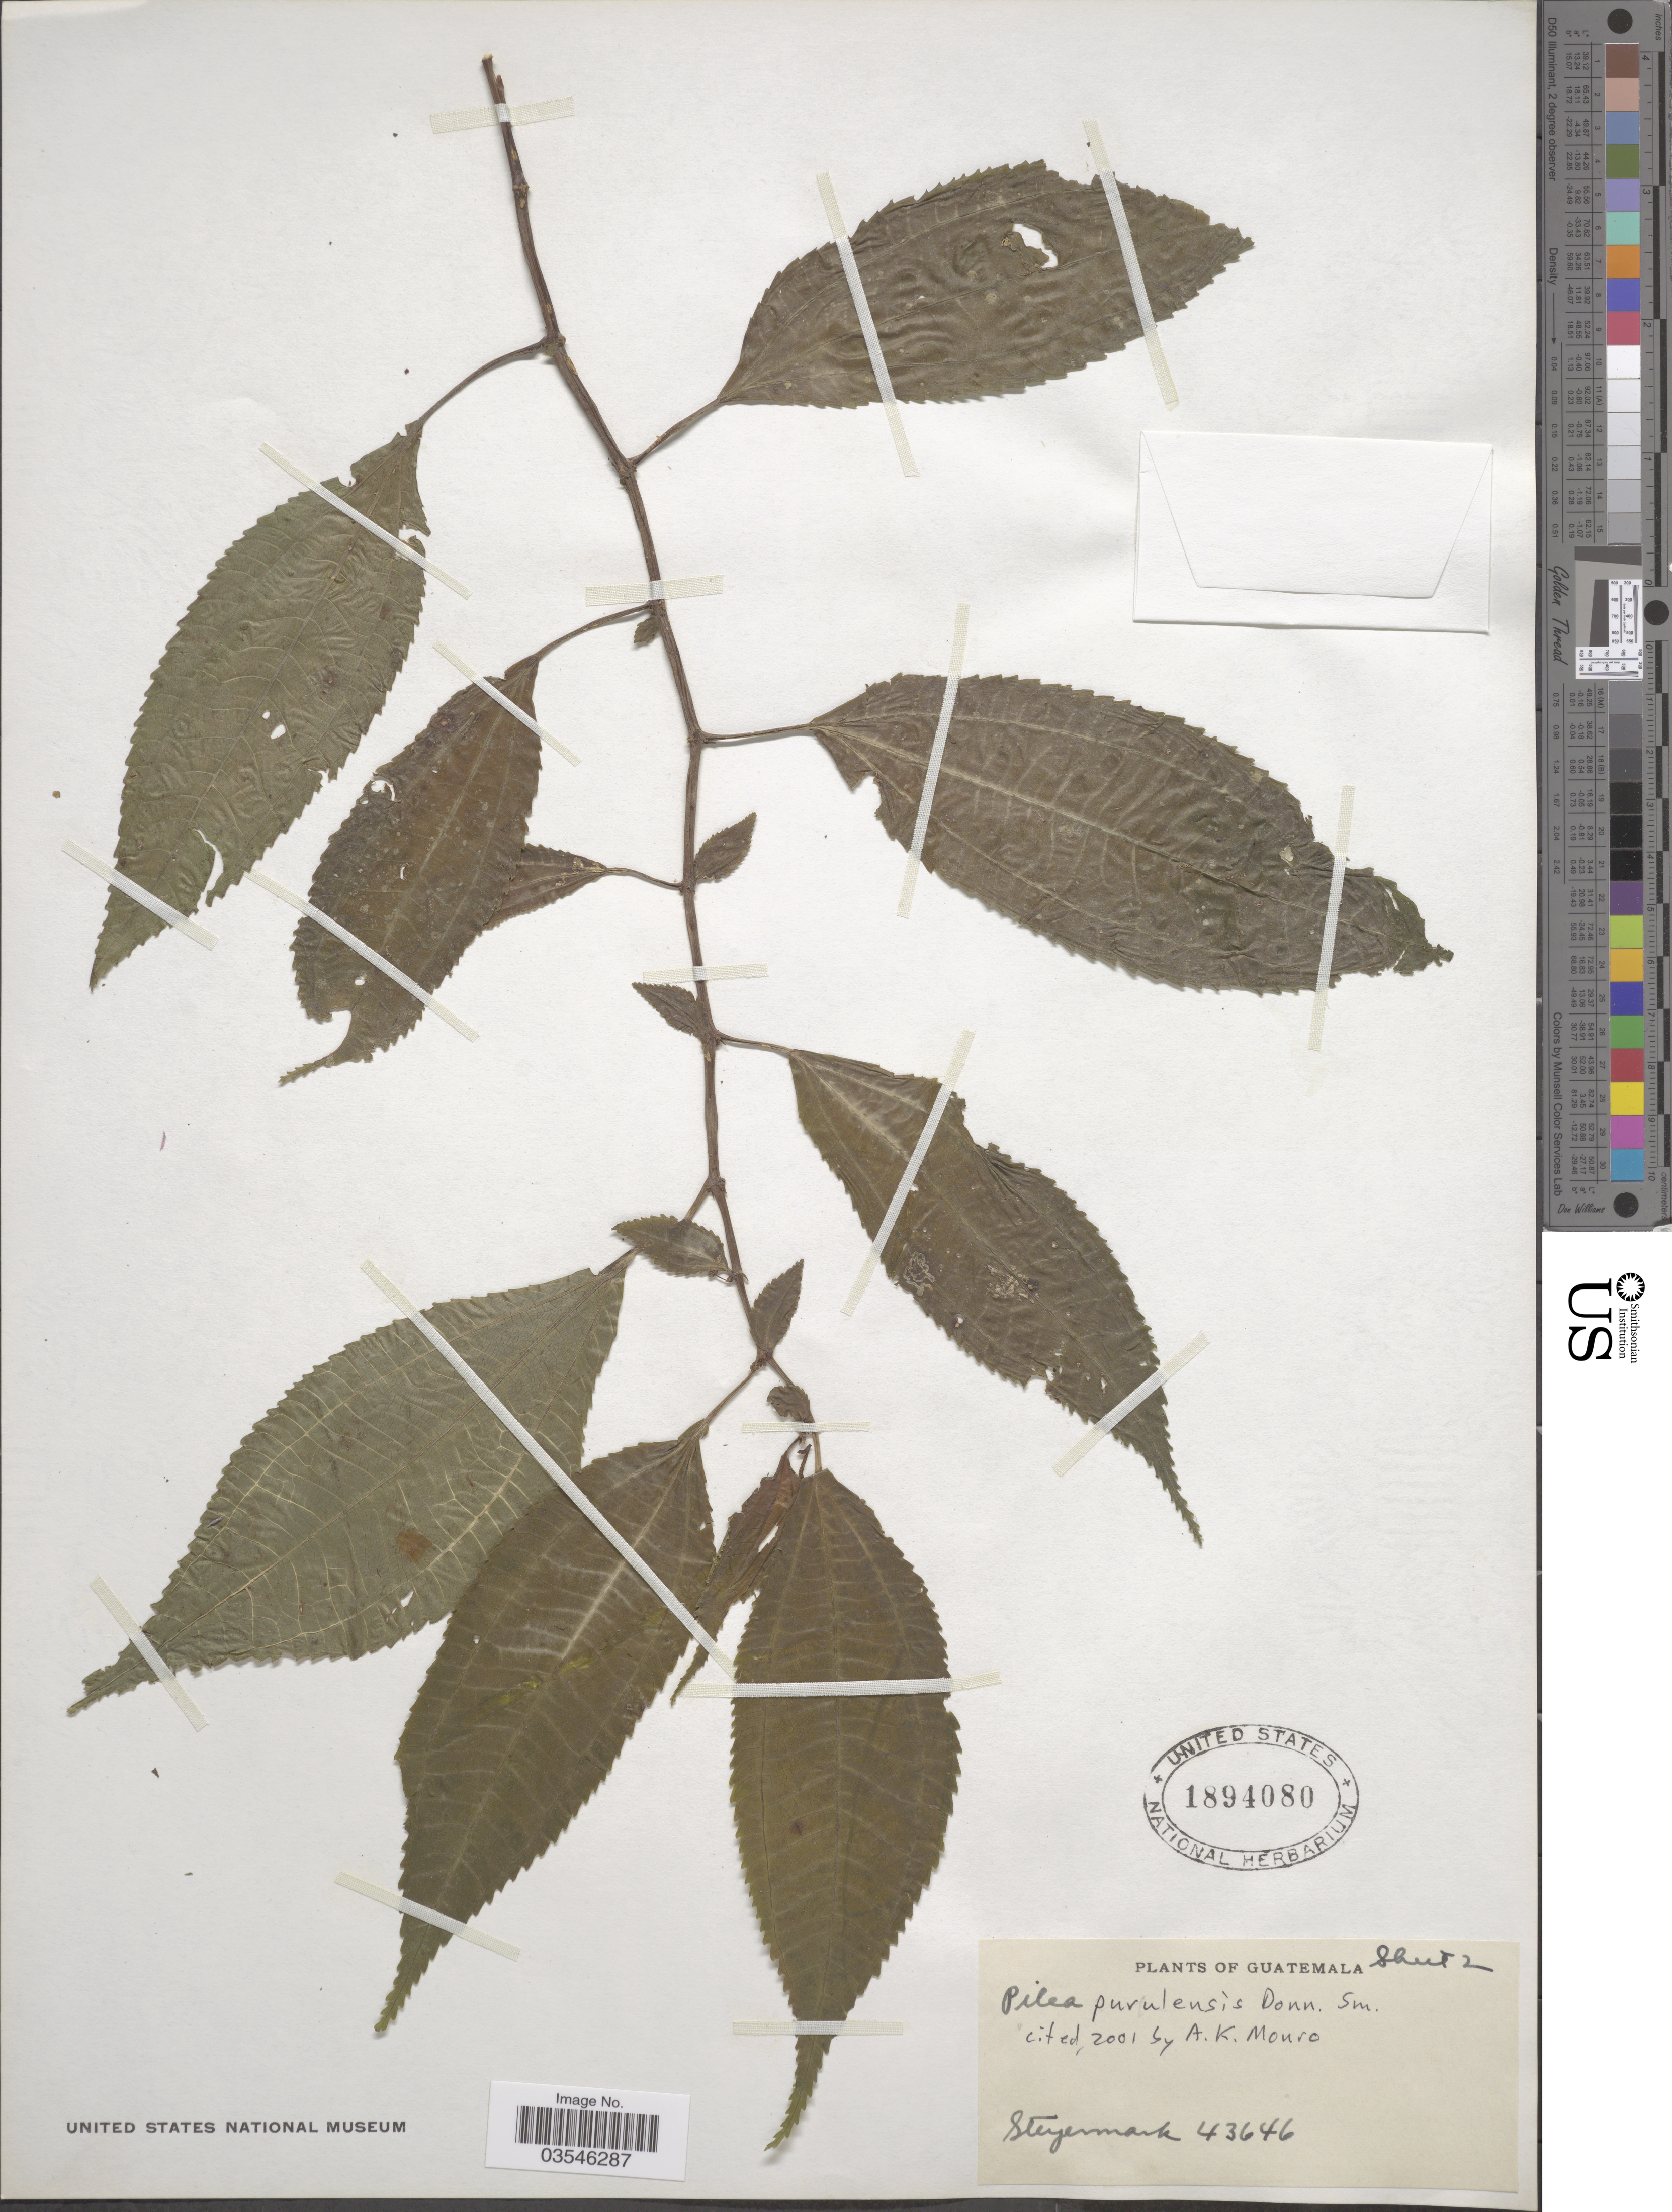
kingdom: Plantae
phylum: Tracheophyta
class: Magnoliopsida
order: Rosales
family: Urticaceae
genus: Pilea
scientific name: Pilea purulensis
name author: Donn. Sm.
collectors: Steyermark, --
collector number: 43646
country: Guatemala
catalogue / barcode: US 1894080